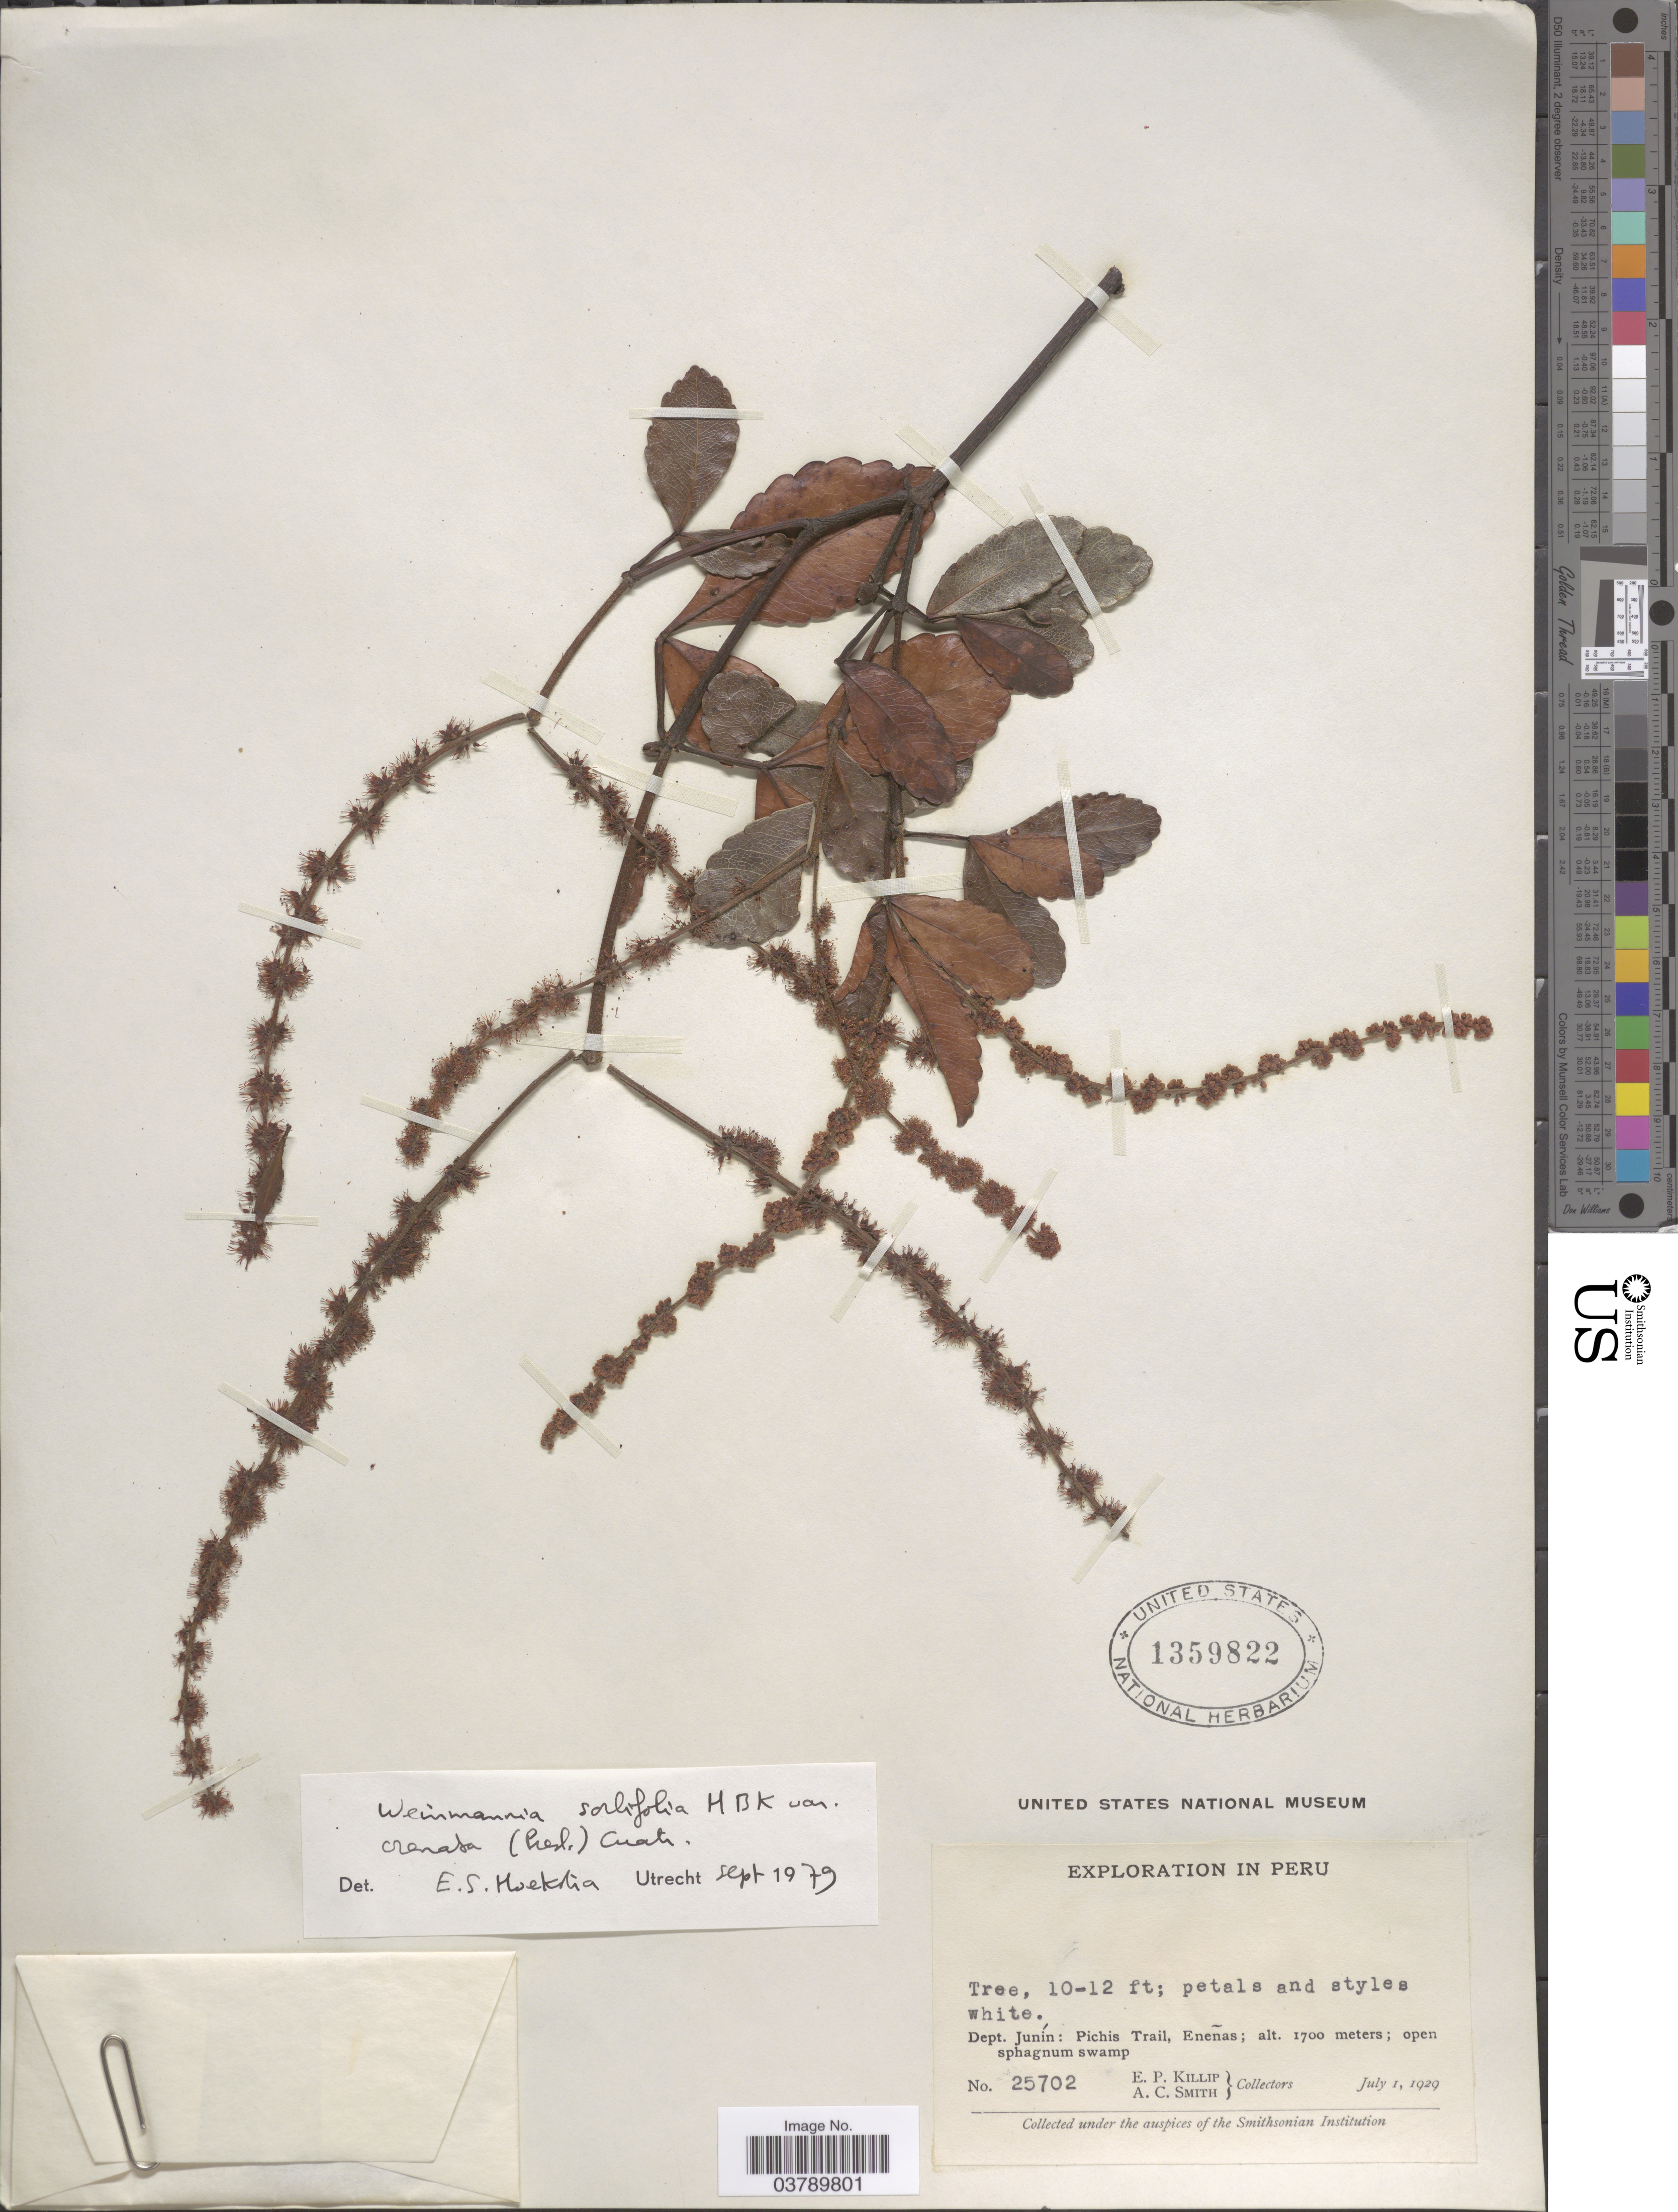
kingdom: Plantae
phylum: Tracheophyta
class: Magnoliopsida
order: Oxalidales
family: Cunoniaceae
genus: Weinmannia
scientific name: Weinmannia sorbifolia var. crenata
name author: Kunth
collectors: E. P. Killip & A. C. Smith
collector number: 25702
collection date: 1929-07-01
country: Peru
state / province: Junín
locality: Dept. Junín: Pichis Trail, Eneñas.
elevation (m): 1700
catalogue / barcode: US 1359822